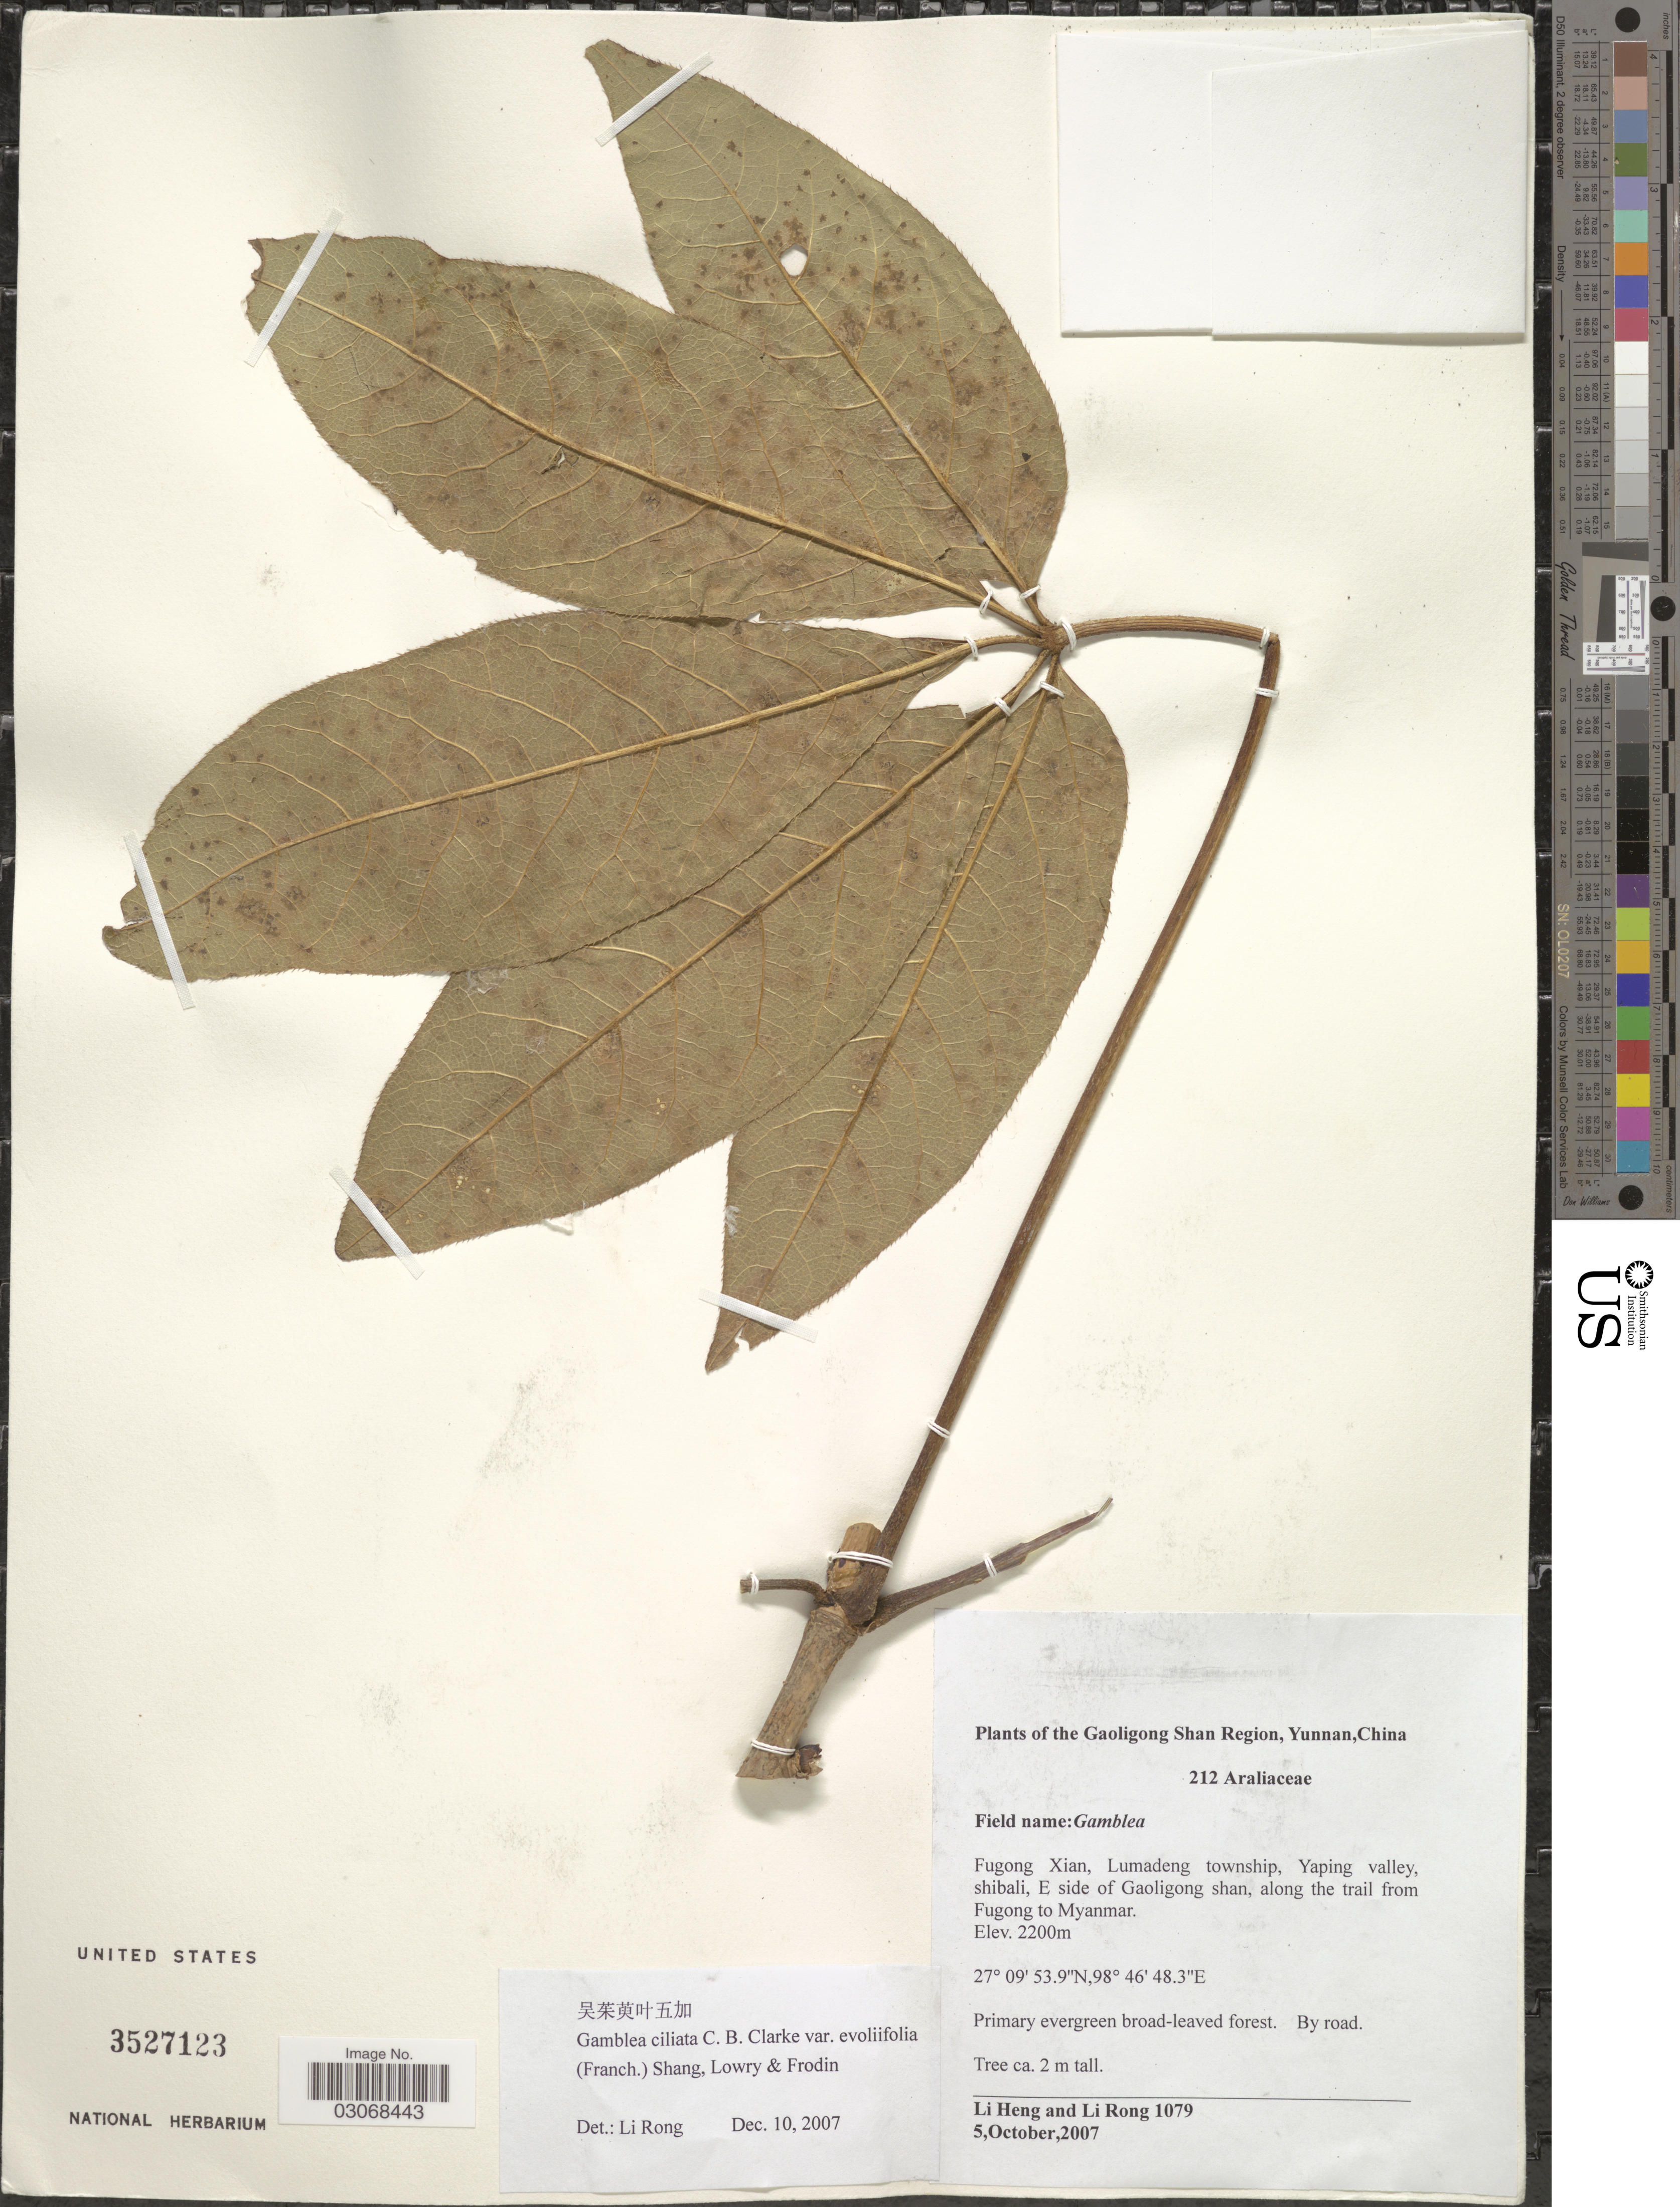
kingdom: Plantae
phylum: Tracheophyta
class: Magnoliopsida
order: Apiales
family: Araliaceae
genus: Gamblea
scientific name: Gamblea ciliata var. evodiifolia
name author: (Franch.) C.B. Shang et al.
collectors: L. Heng & R. Li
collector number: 1079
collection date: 2007-10-05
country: China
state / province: Yunnan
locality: The Gaoligong Shan Region, Fugong Xian, Lumadeng township, Yaping valley, shibali, E side of Gaoligong shan, along the trail from Fugong to Myanmar.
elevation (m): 2200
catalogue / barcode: US 3527123